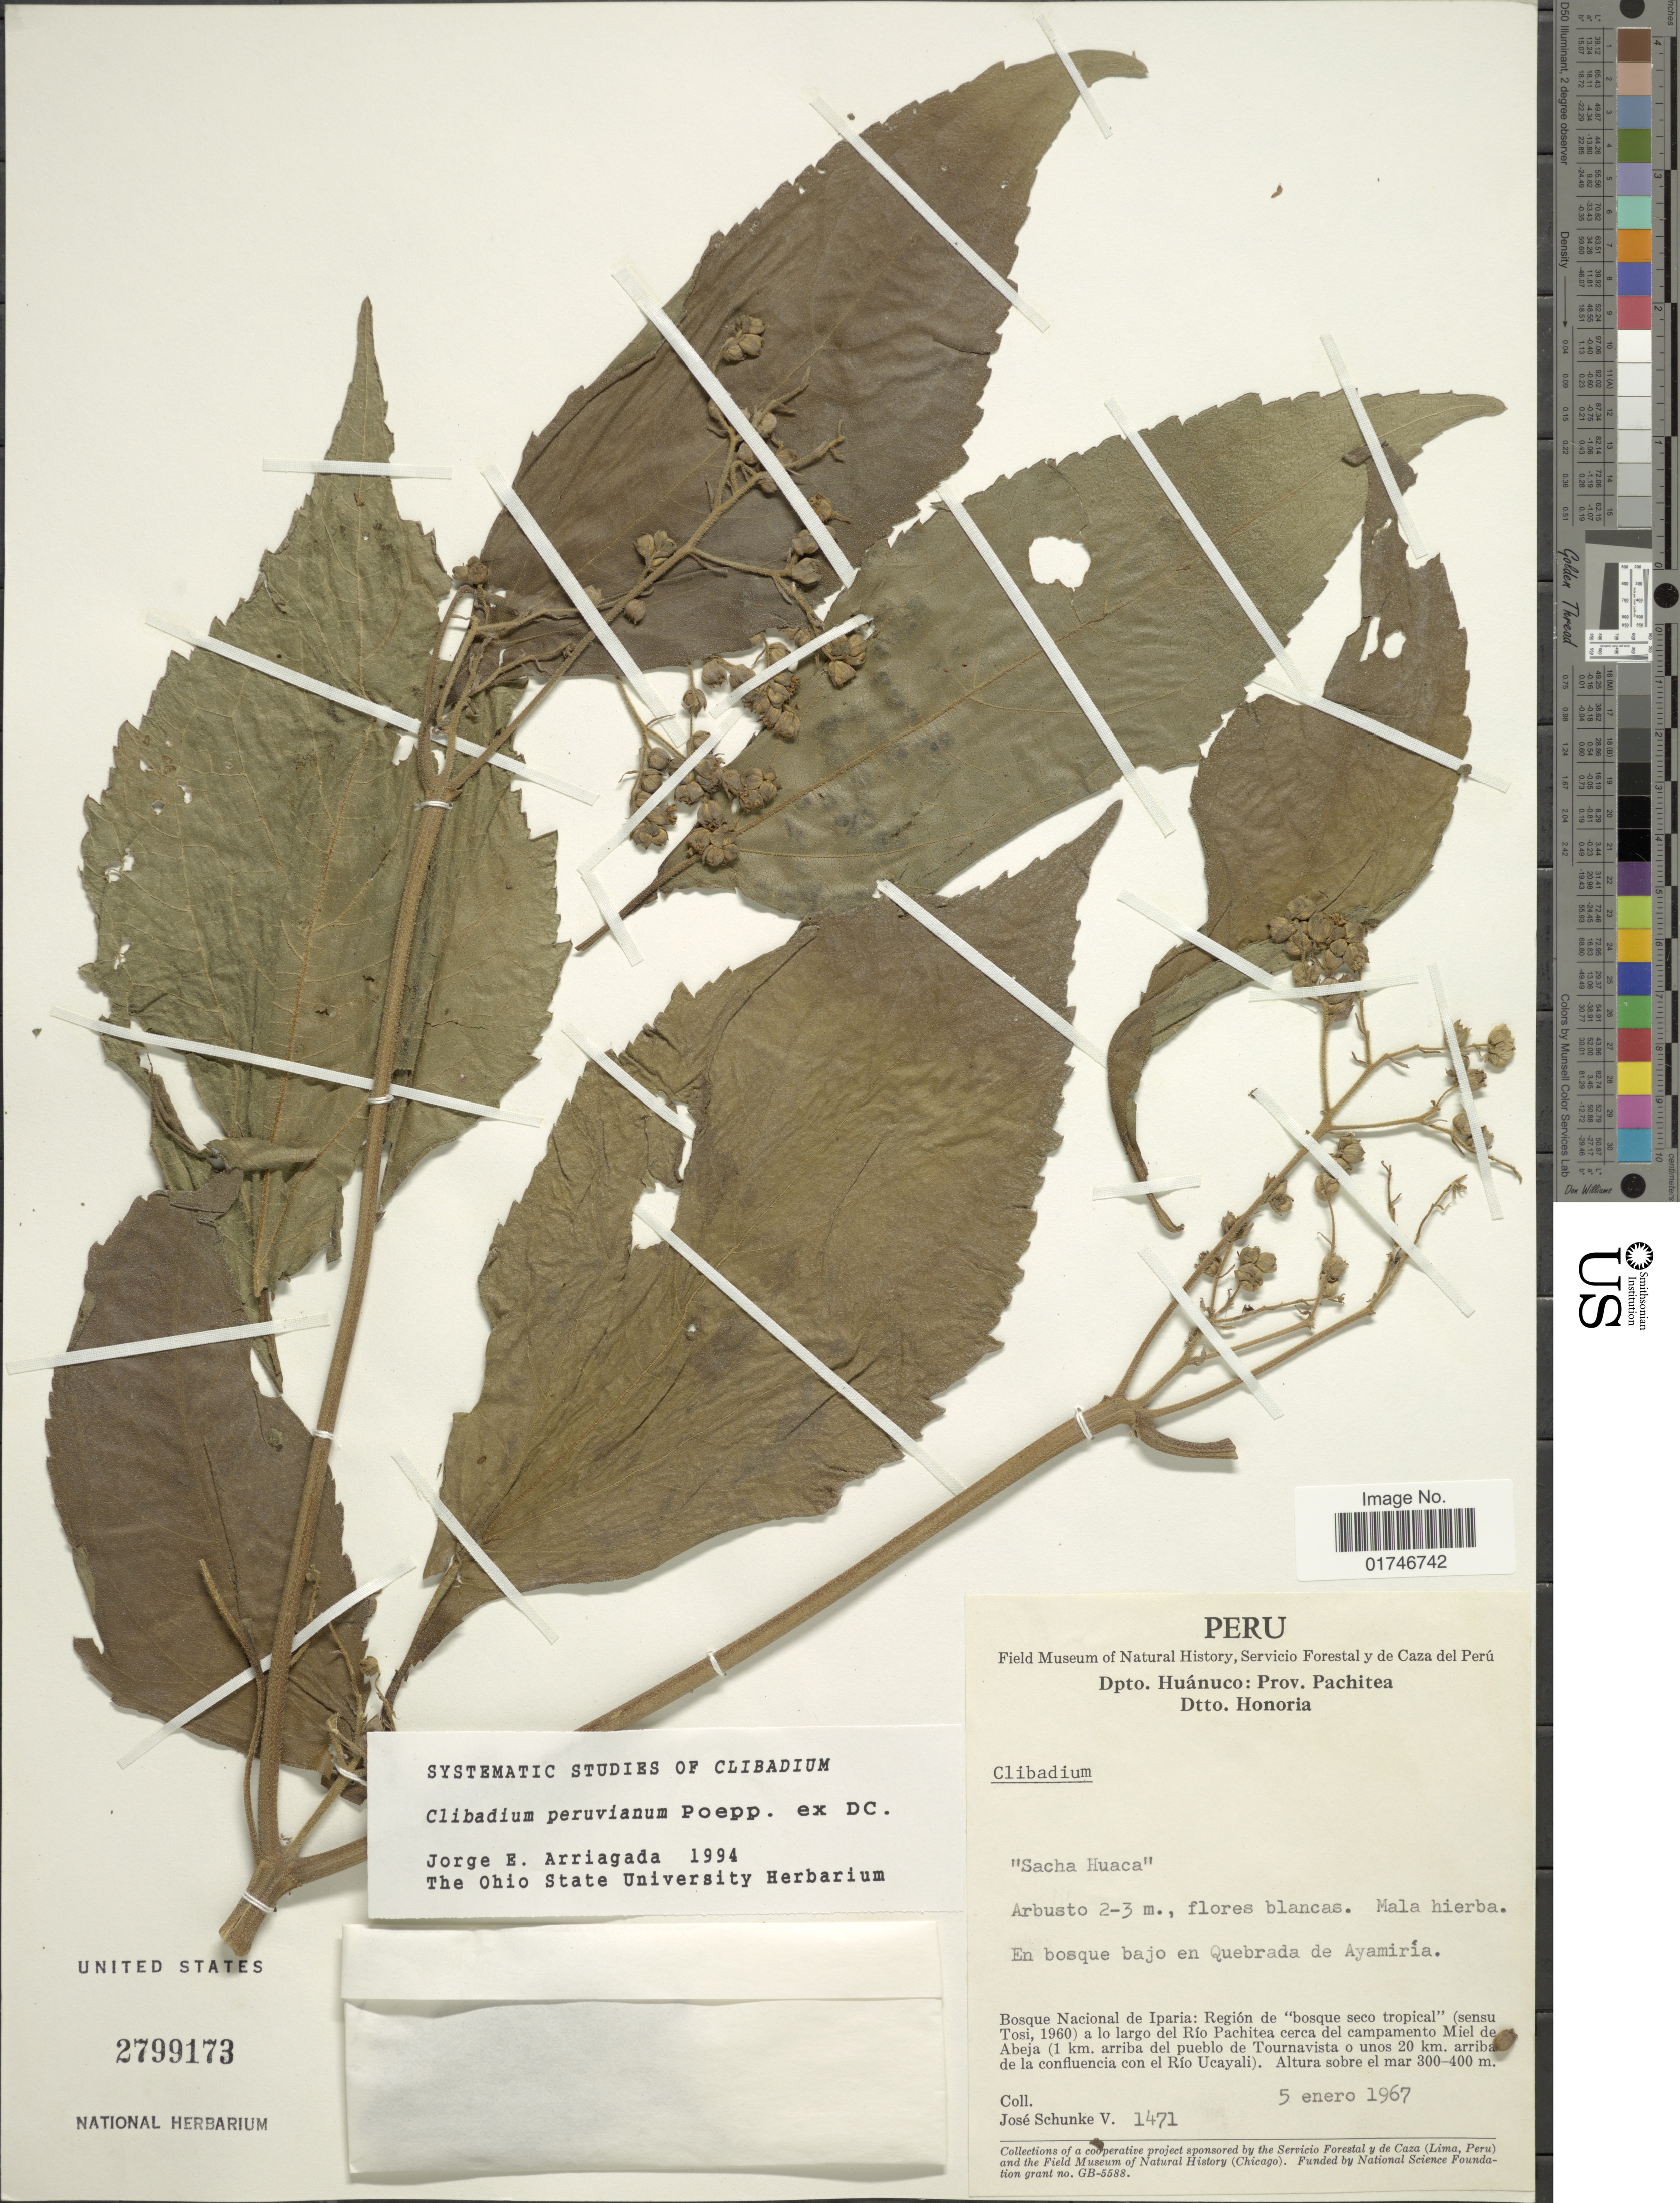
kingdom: Plantae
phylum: Tracheophyta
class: Magnoliopsida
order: Asterales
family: Asteraceae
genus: Clibadium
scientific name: Clibadium peruvianum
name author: Poepp.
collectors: J. Schunke Vigo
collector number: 1471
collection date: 1969-01-05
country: Peru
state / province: Huánuco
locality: Dpto. Huánuco: Prov. Pachitea. Dtto. Honoria. En bosque bajo en Quebrada de Ayamiría. Bosque Nacional de Iparia: Región de "bosque seco tropical" (sensu Tosi, 1960) a lo largo del Río Pachitea cerca del campamento Miel de Abeja (1 km. arriba del pueblo de Tournavista o unos 20 km. arriba de la confluencia con el Río Ucayali)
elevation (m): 300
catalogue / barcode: US 2799173